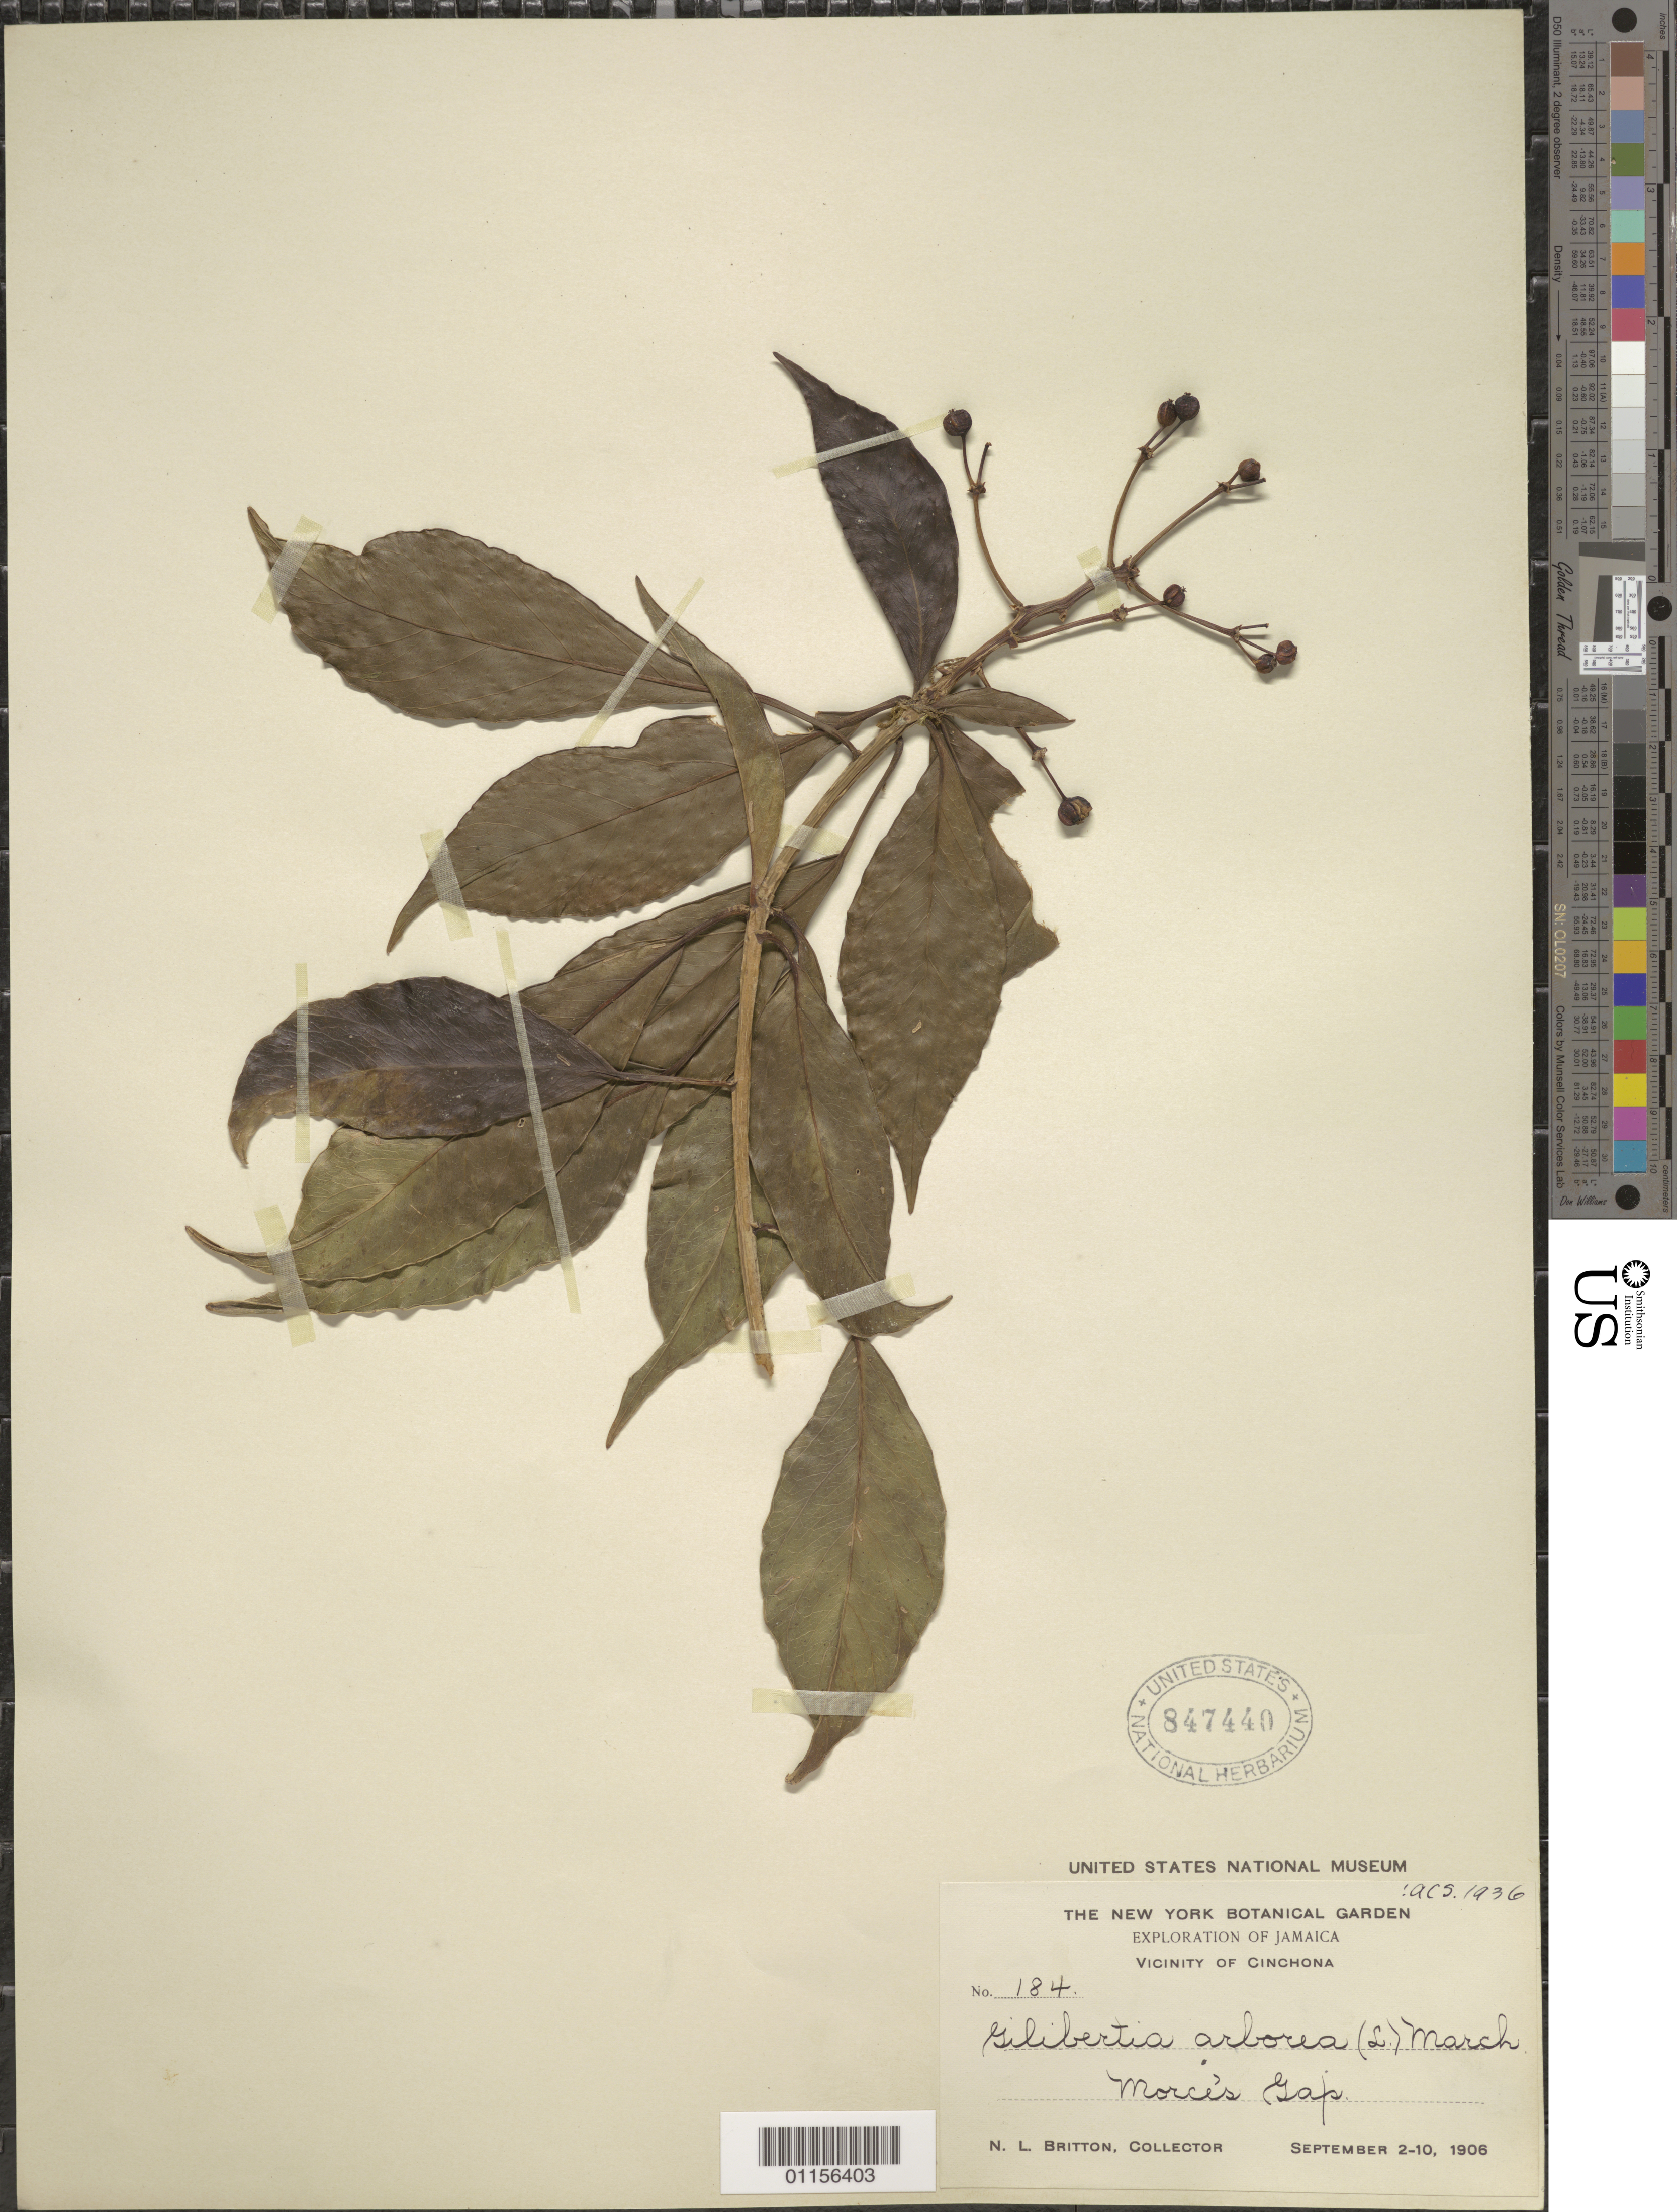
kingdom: Plantae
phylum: Tracheophyta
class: Magnoliopsida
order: Apiales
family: Araliaceae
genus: Dendropanax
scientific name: Dendropanax arboreus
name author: (L.) Decne. & Planch.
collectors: N. Britton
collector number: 184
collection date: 1906-09-02/1906-09-10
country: Jamaica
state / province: Portland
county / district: Bybrook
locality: Morces Gap.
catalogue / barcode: US 847440